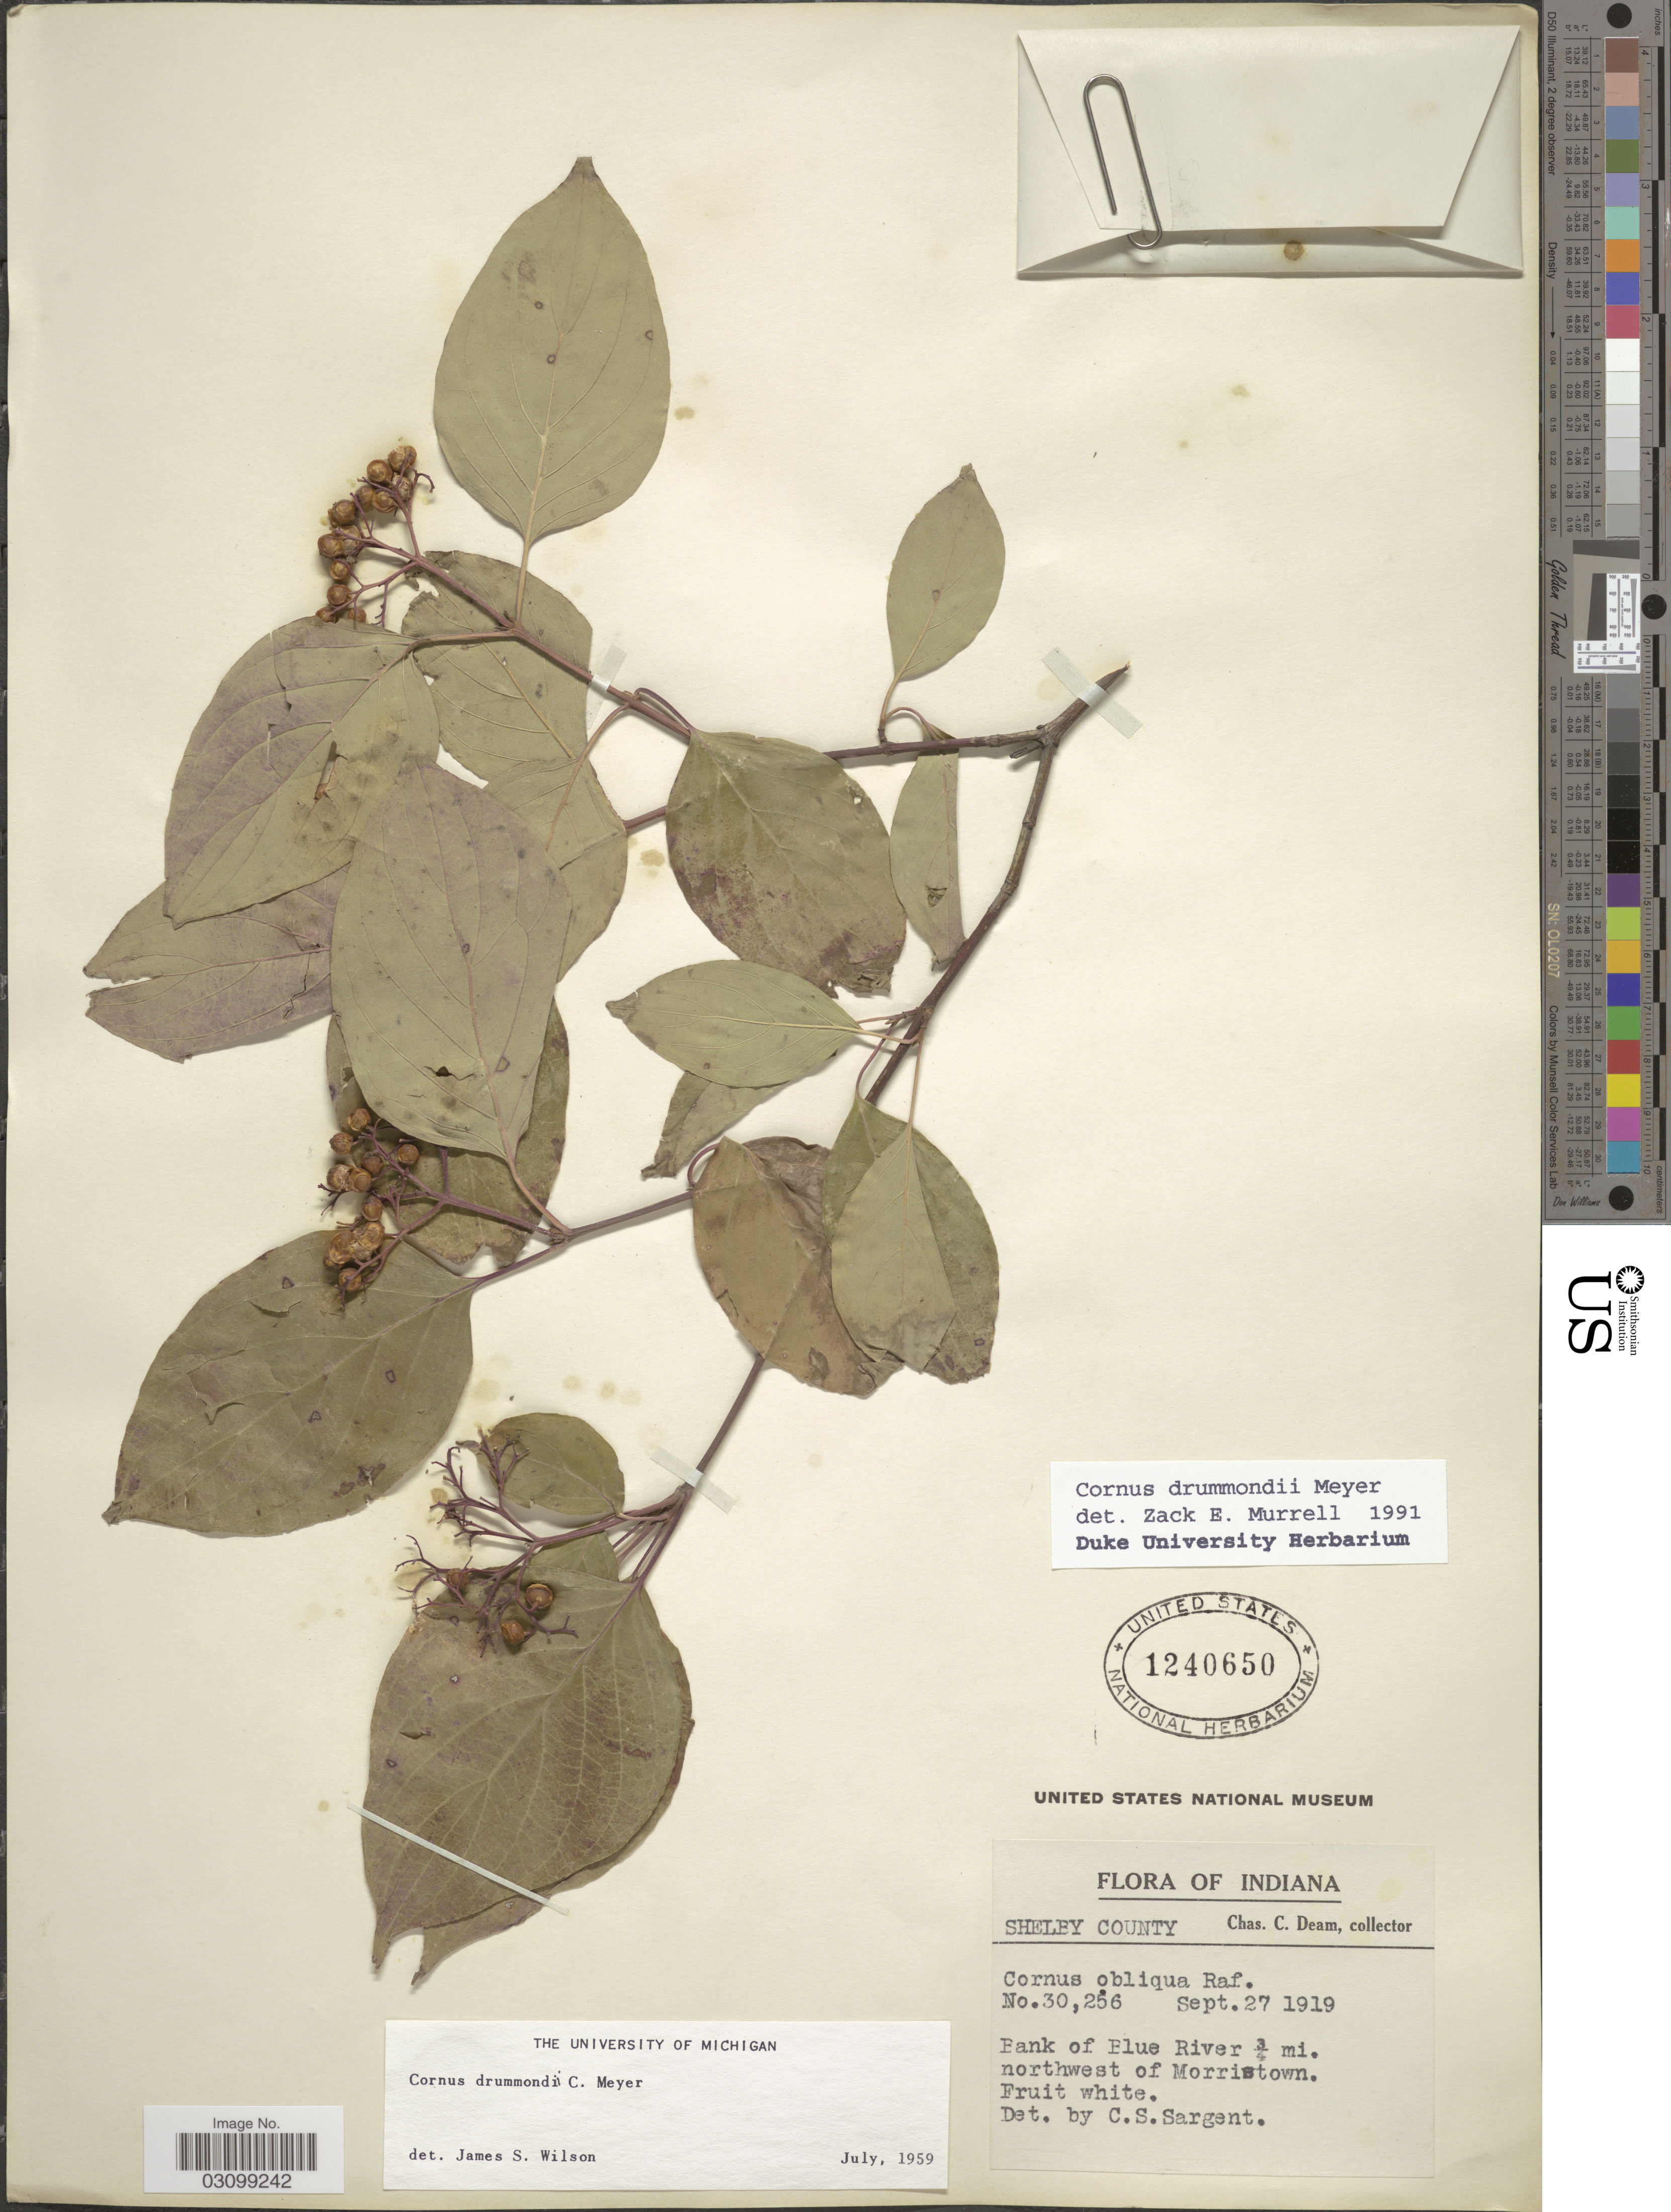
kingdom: Plantae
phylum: Tracheophyta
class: Magnoliopsida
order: Cornales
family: Cornaceae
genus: Cornus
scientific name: Cornus drummondii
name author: C.A. Mey.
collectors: C. C. Deam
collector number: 30256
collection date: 1919-09-27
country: United States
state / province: Indiana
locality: Shelby County. Bank of Blue River ¾ mi. northwest of Morristown.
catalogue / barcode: US 1240650